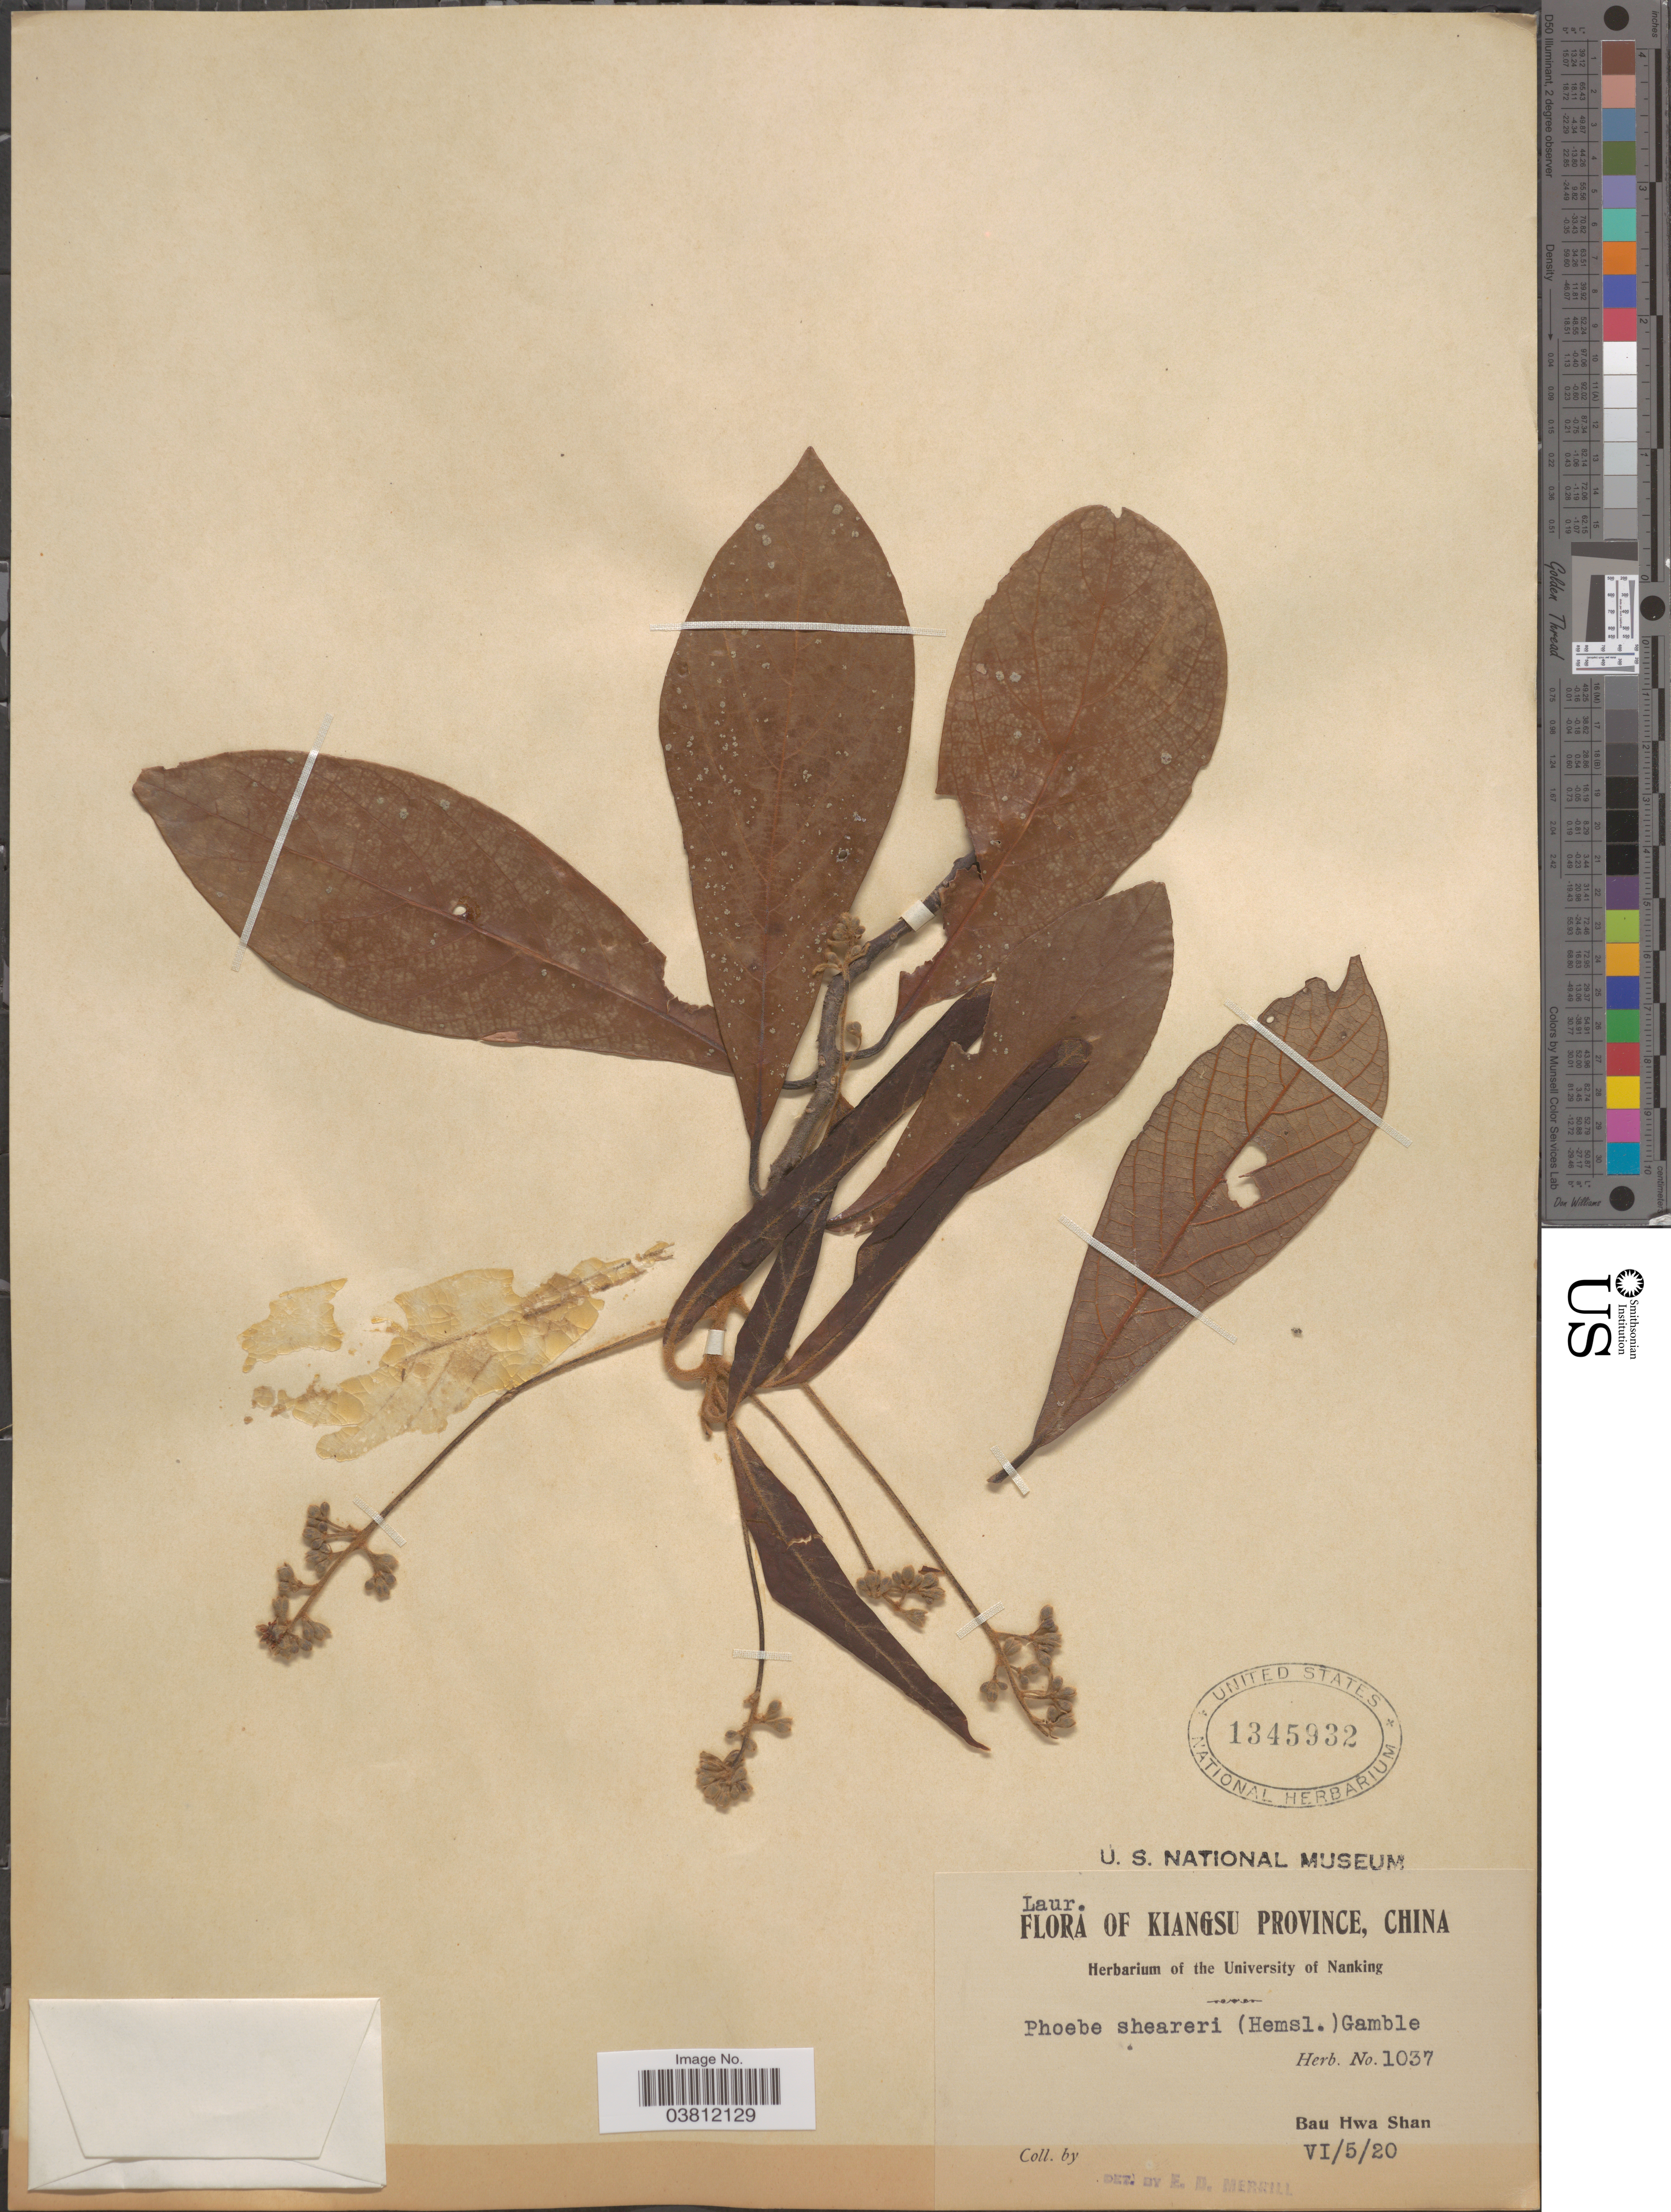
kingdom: Plantae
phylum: Tracheophyta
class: Magnoliopsida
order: Laurales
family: Lauraceae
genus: Phoebe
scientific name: Phoebe sheareri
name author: (Hemsl.) Gamble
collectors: ex herb. University of Nanking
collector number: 1037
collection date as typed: Transcribed d/m/y: 5/6/20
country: China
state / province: Jiangsu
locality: Kiangsu Province. Bau Hwa Shan.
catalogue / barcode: US 1345932